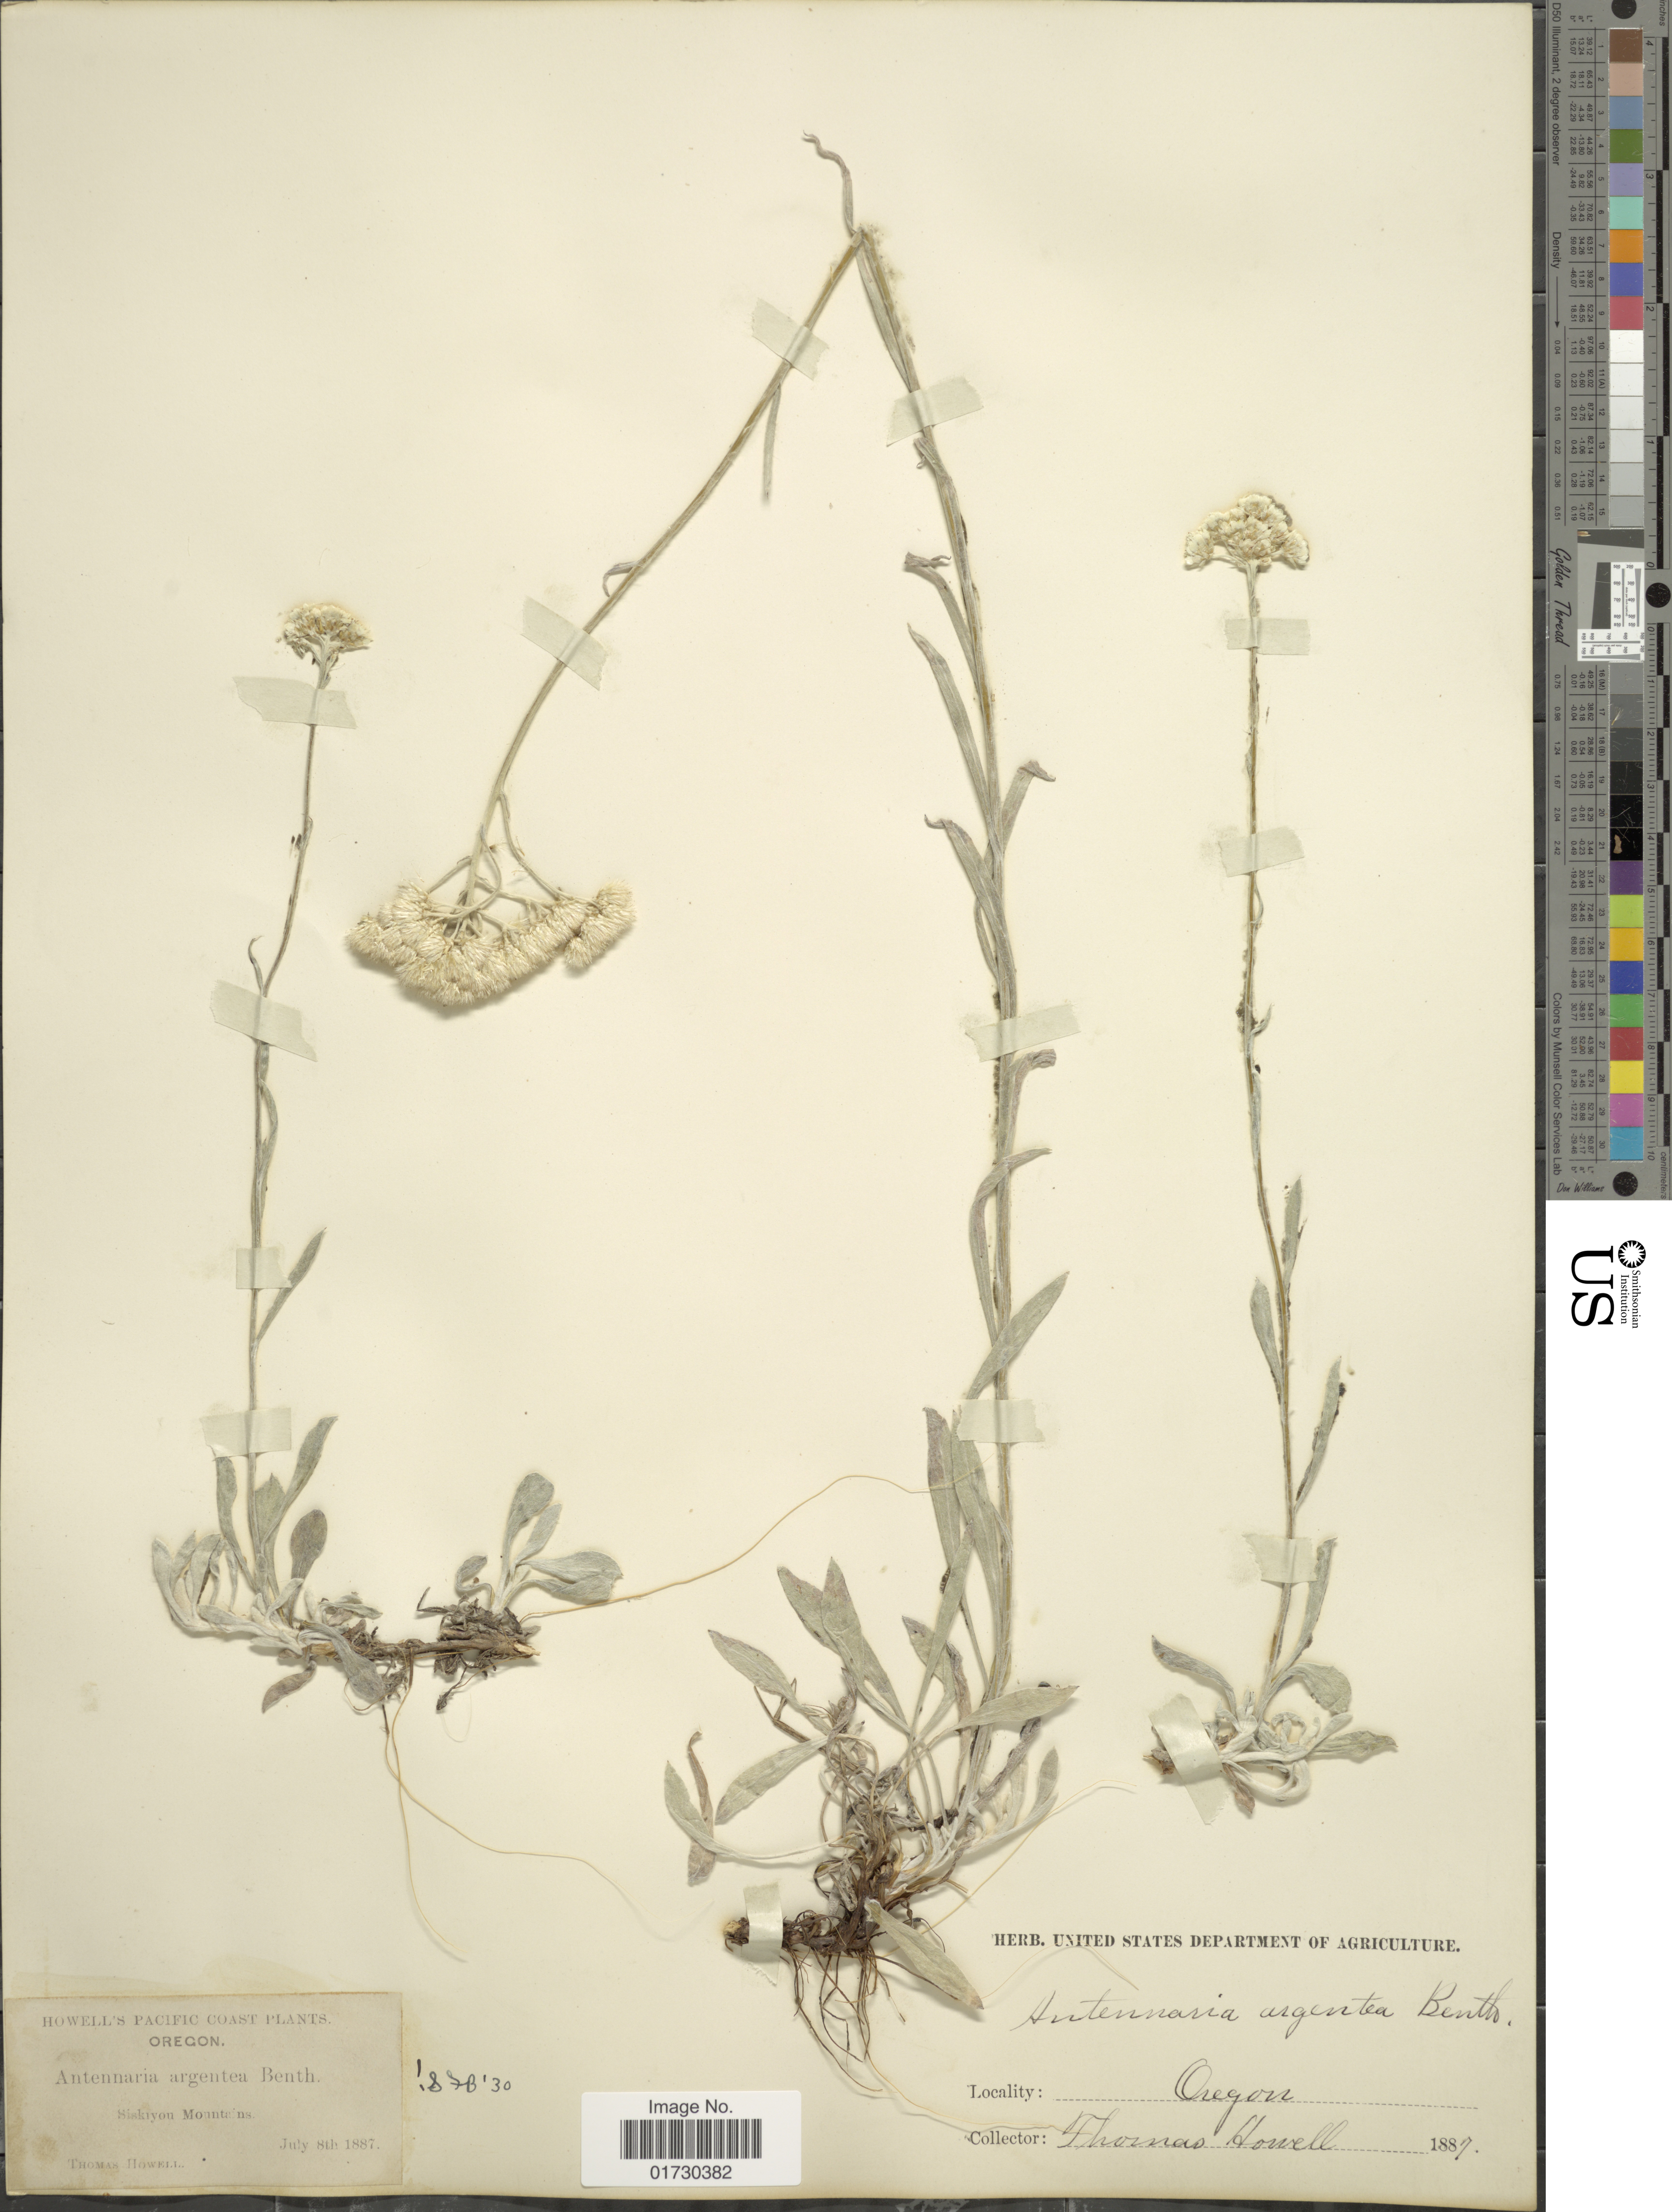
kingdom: Plantae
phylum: Tracheophyta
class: Magnoliopsida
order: Asterales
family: Asteraceae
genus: Antennaria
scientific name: Antennaria argentea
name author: Benth.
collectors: T. Howell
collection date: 1887-07-08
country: United States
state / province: Oregon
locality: Pacific Coast, Siskiyou Mountains